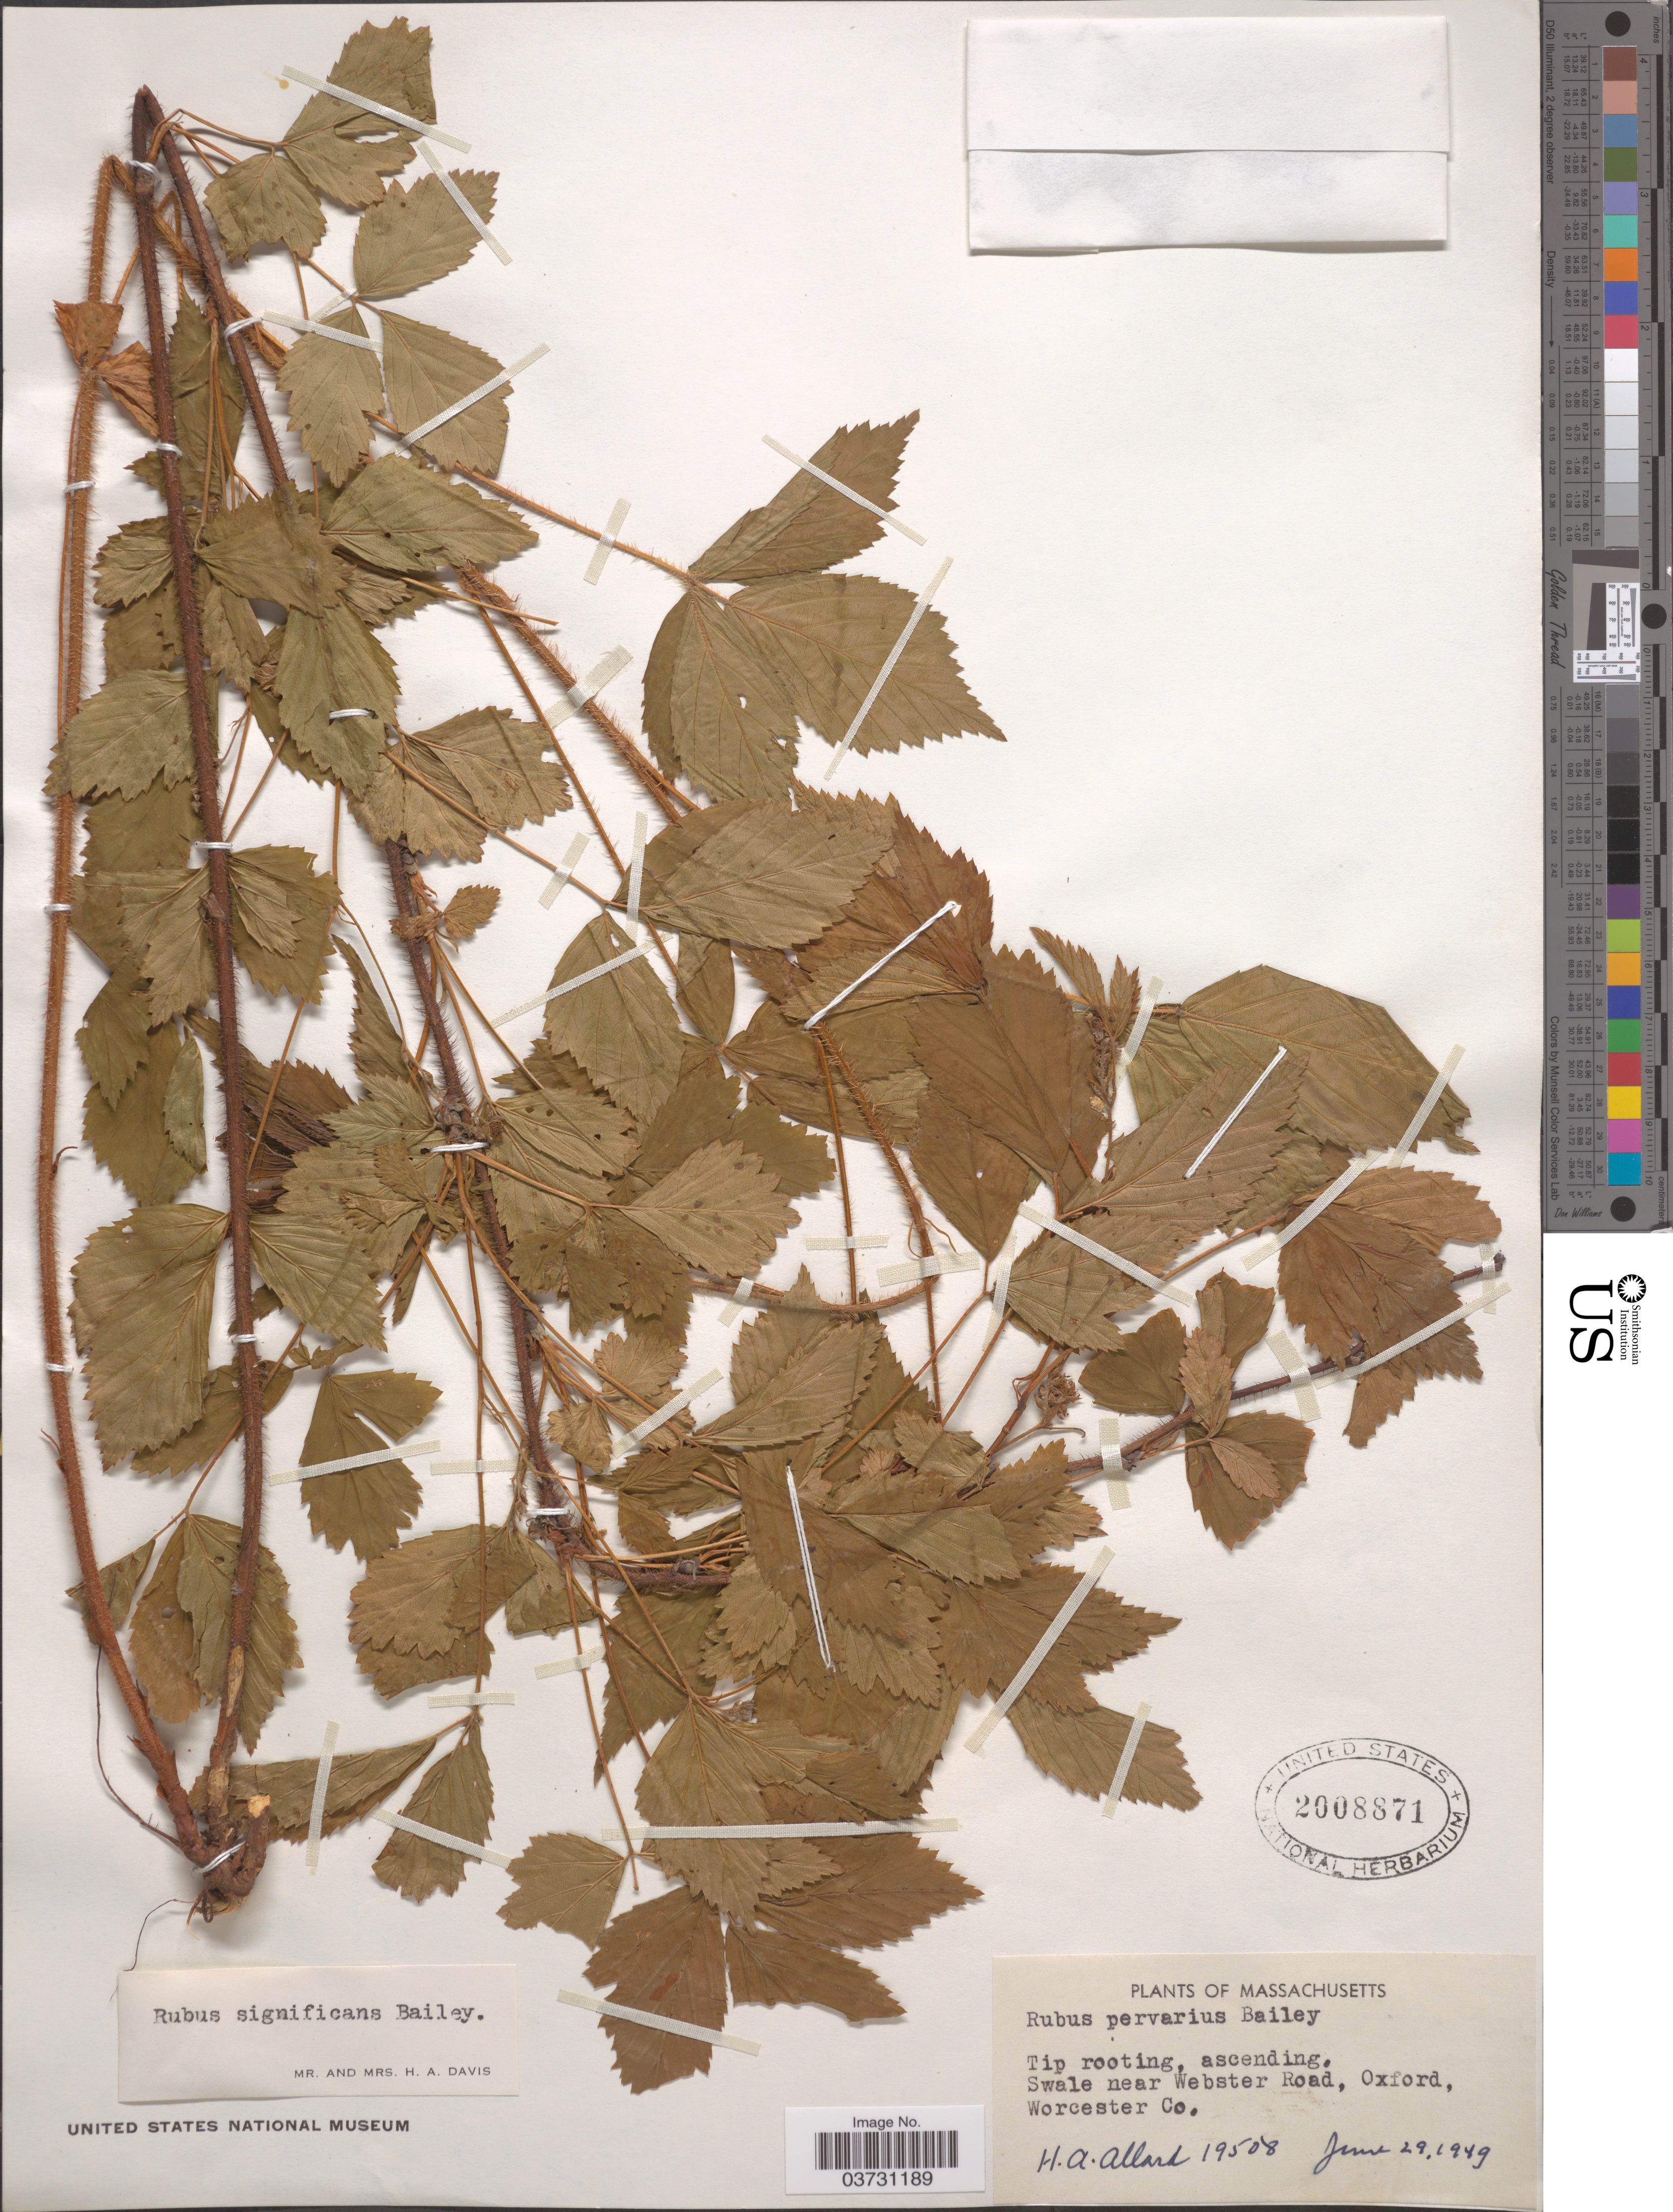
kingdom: Plantae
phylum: Tracheophyta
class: Magnoliopsida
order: Rosales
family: Rosaceae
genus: Rubus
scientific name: Rubus significans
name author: L.H. Bailey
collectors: H. A. Allard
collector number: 19508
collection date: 1949-06-29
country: United States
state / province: Massachusetts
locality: Swale near Webster Road, Oxford, Worcester Co.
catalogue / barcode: US 2008871